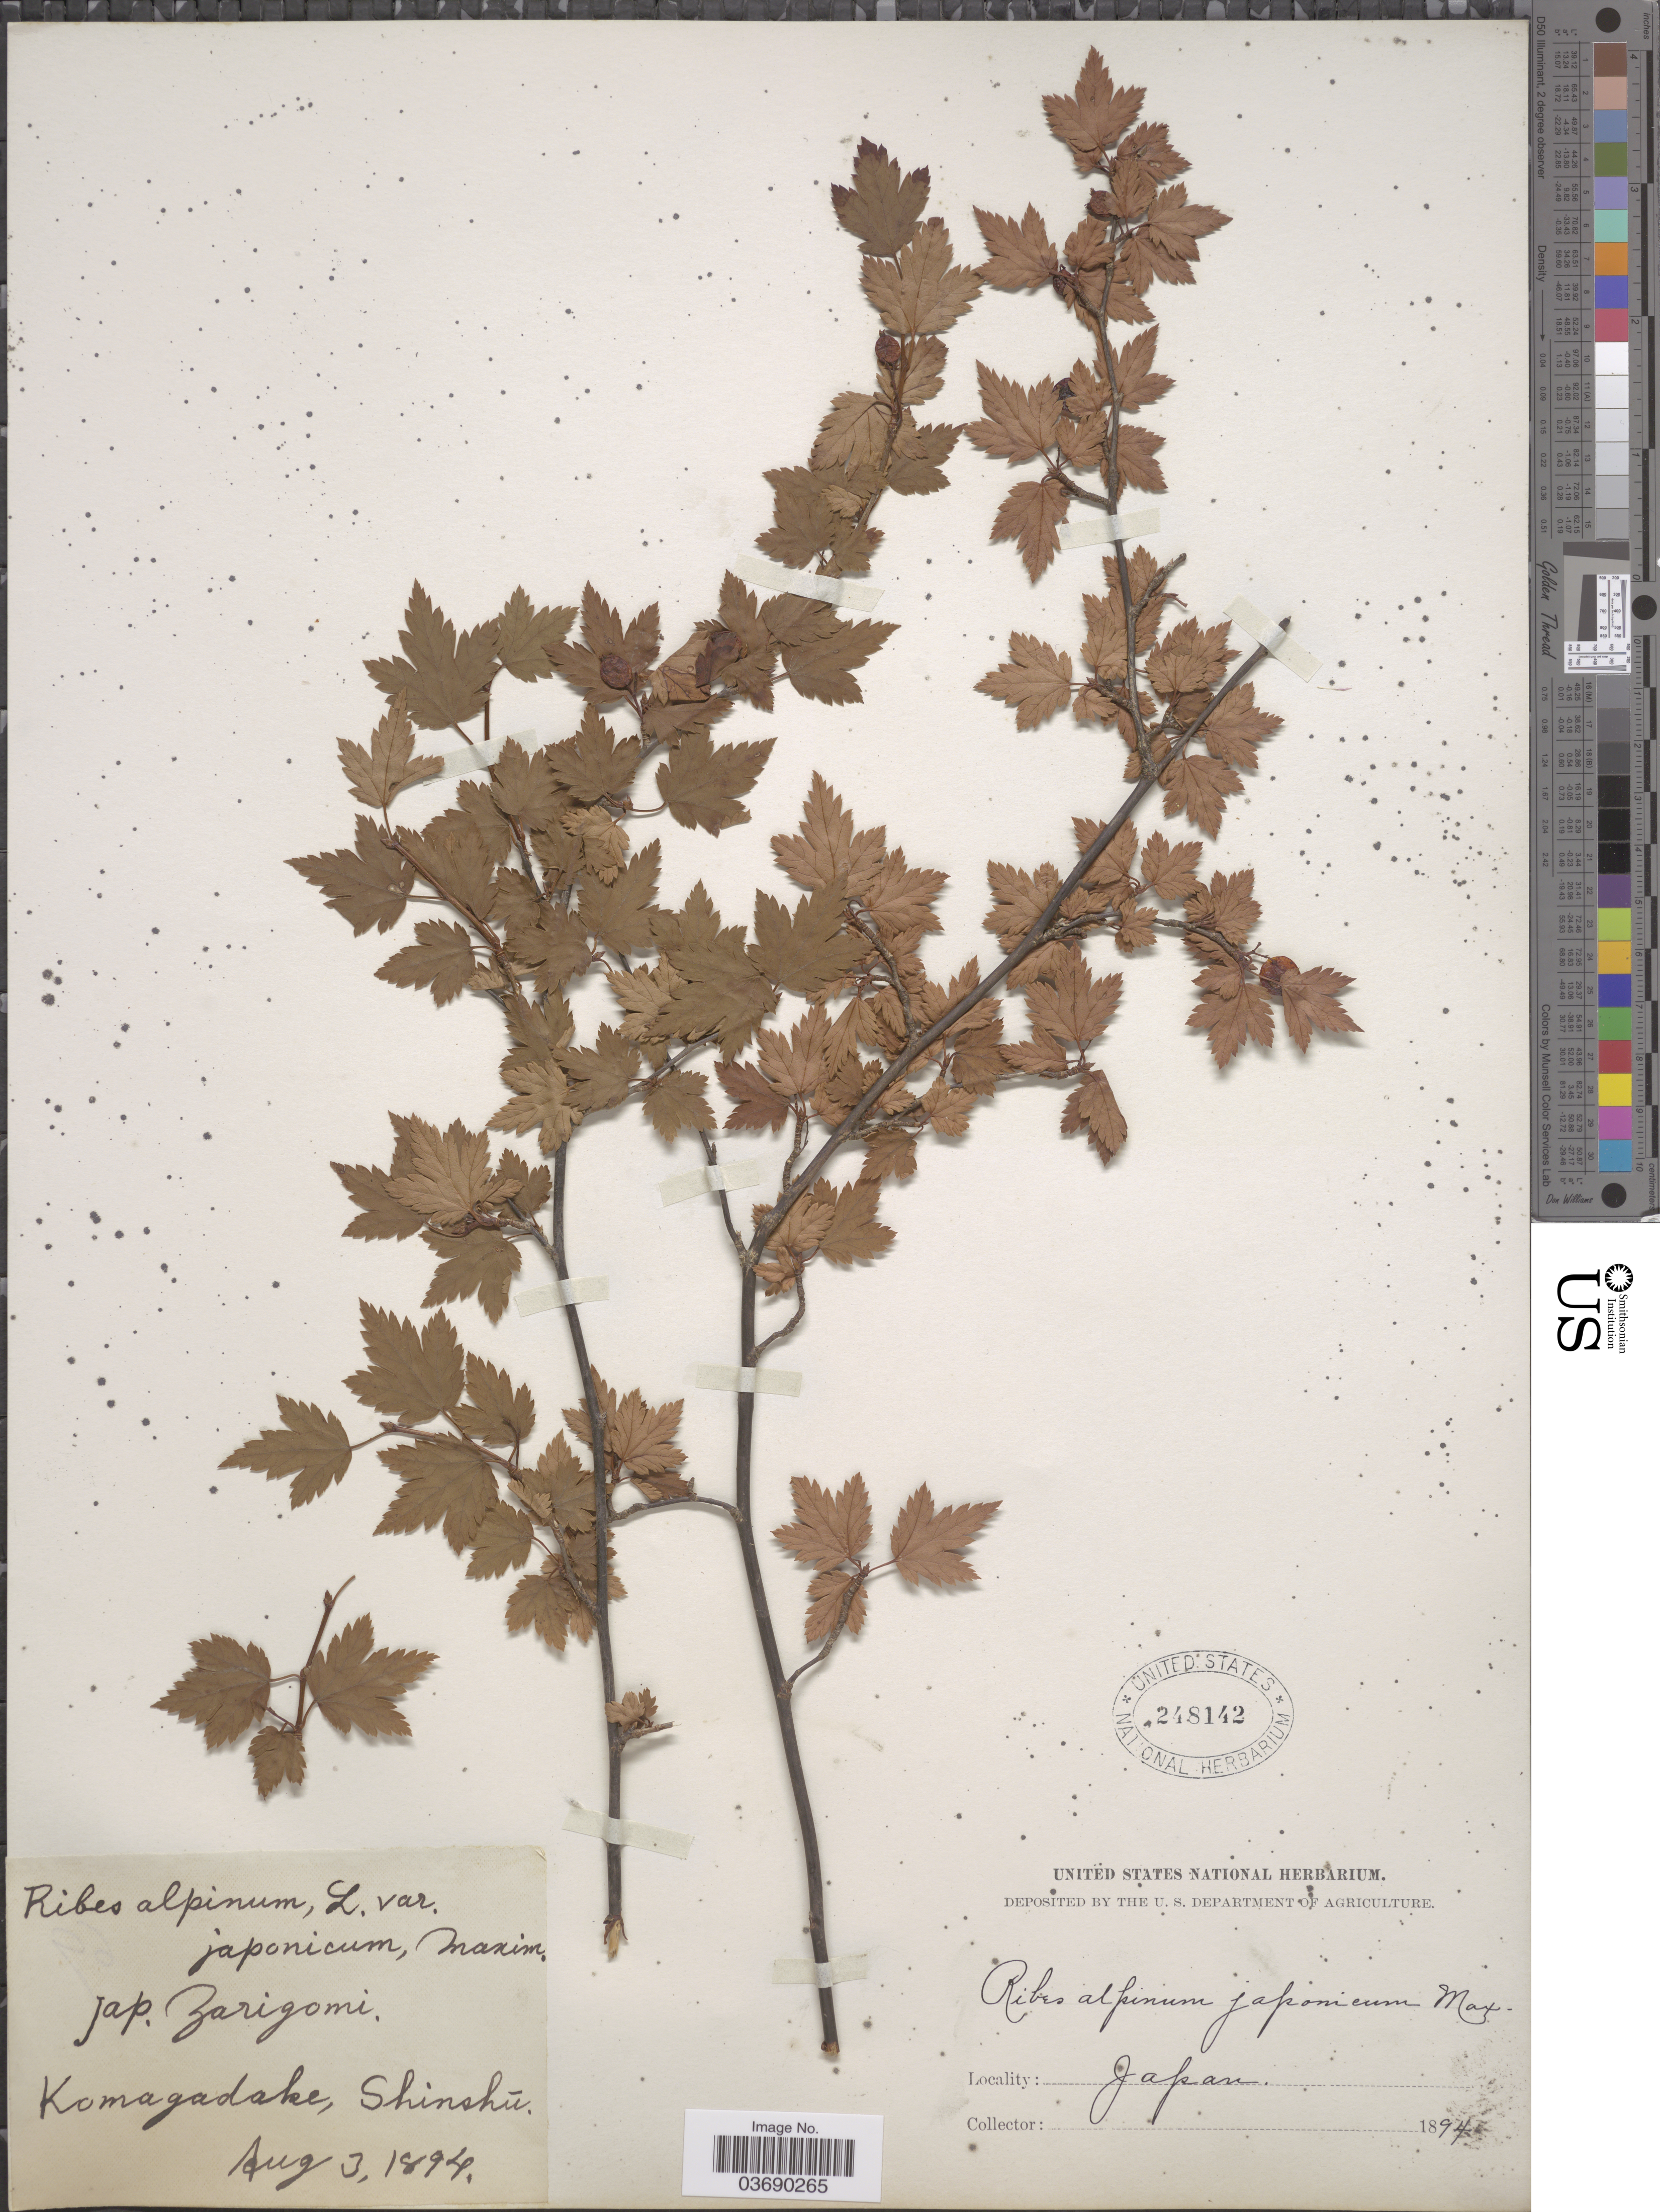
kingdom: Plantae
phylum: Tracheophyta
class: Magnoliopsida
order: Saxifragales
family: Grossulariaceae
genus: Ribes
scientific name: Ribes japonicum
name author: Maxim.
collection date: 1894-08-03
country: Japan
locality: Komagadake, Shinshū.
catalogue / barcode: US 248142